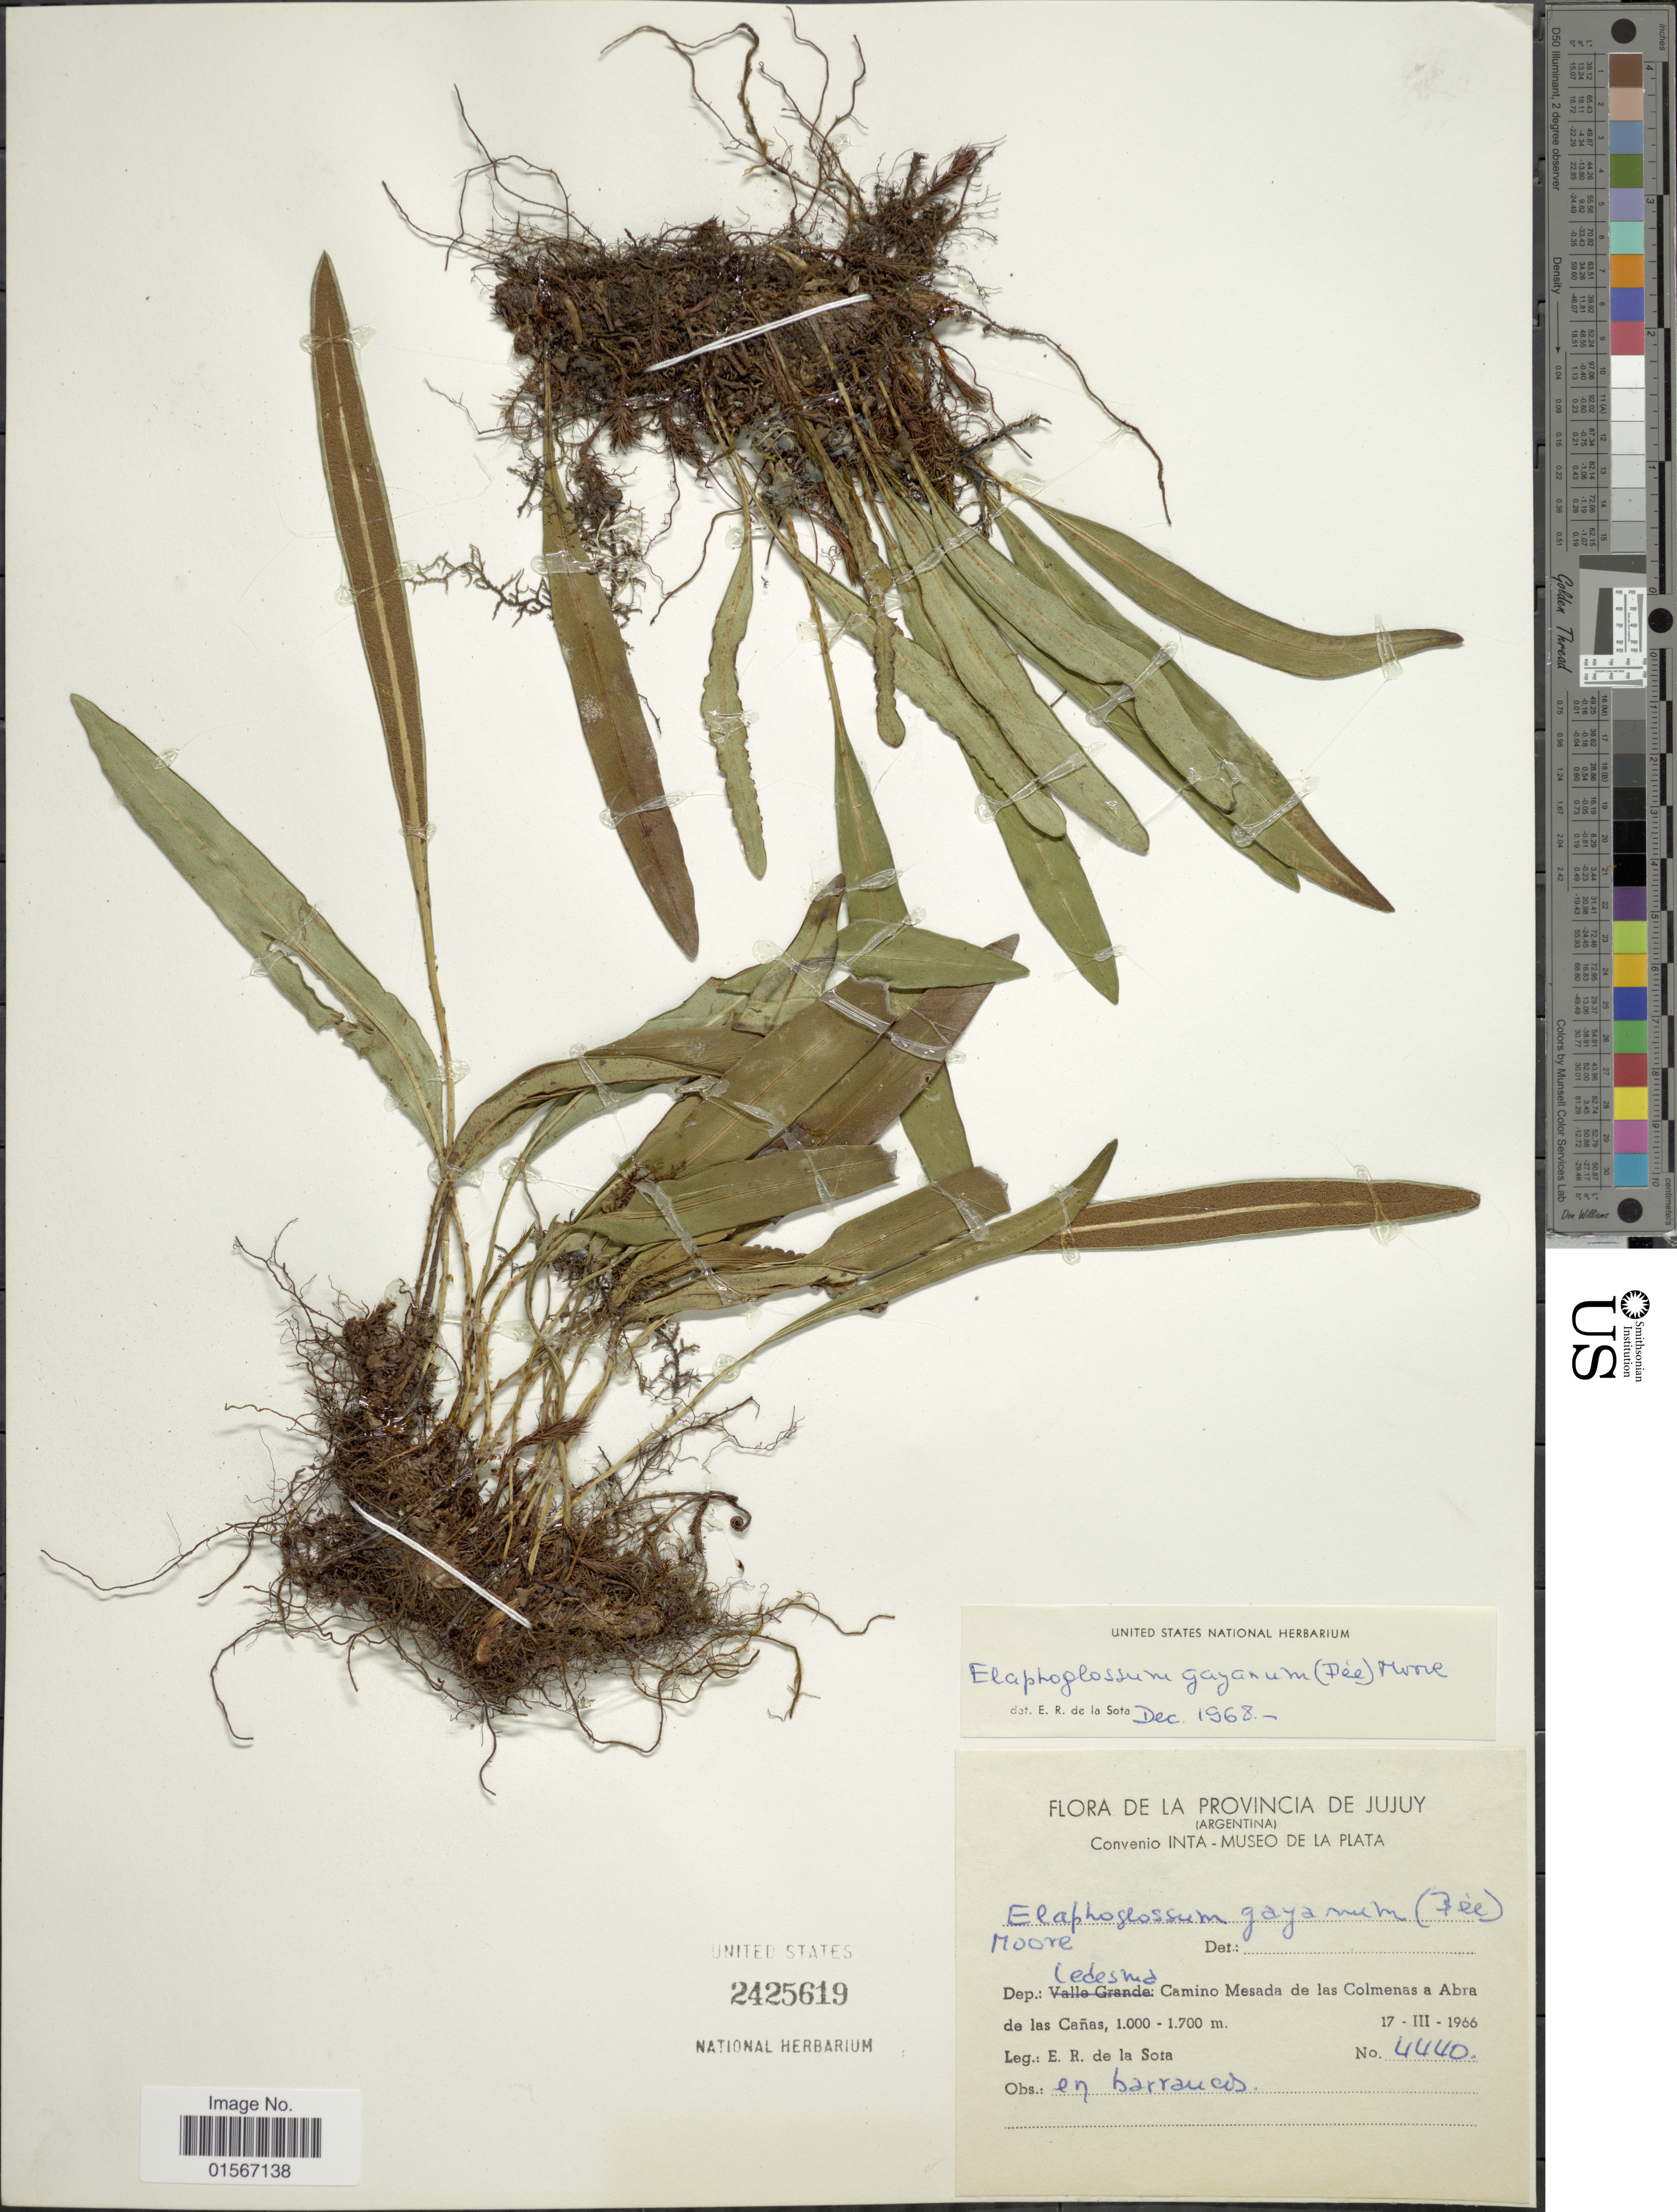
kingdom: Plantae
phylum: Tracheophyta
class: Polypodiopsida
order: Polypodiales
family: Dryopteridaceae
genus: Elaphoglossum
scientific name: Elaphoglossum minutum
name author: (Pohl ex Fée) T. Moore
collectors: E. R. de la Sota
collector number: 4440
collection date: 1966-03-17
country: Argentina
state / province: Jujuy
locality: De La Provincia de Jujuy (Argentina), Dep. Ledesned: Camino Mesada de las Colmenas a Abra de las Cañas.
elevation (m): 1000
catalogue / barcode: US 2425619